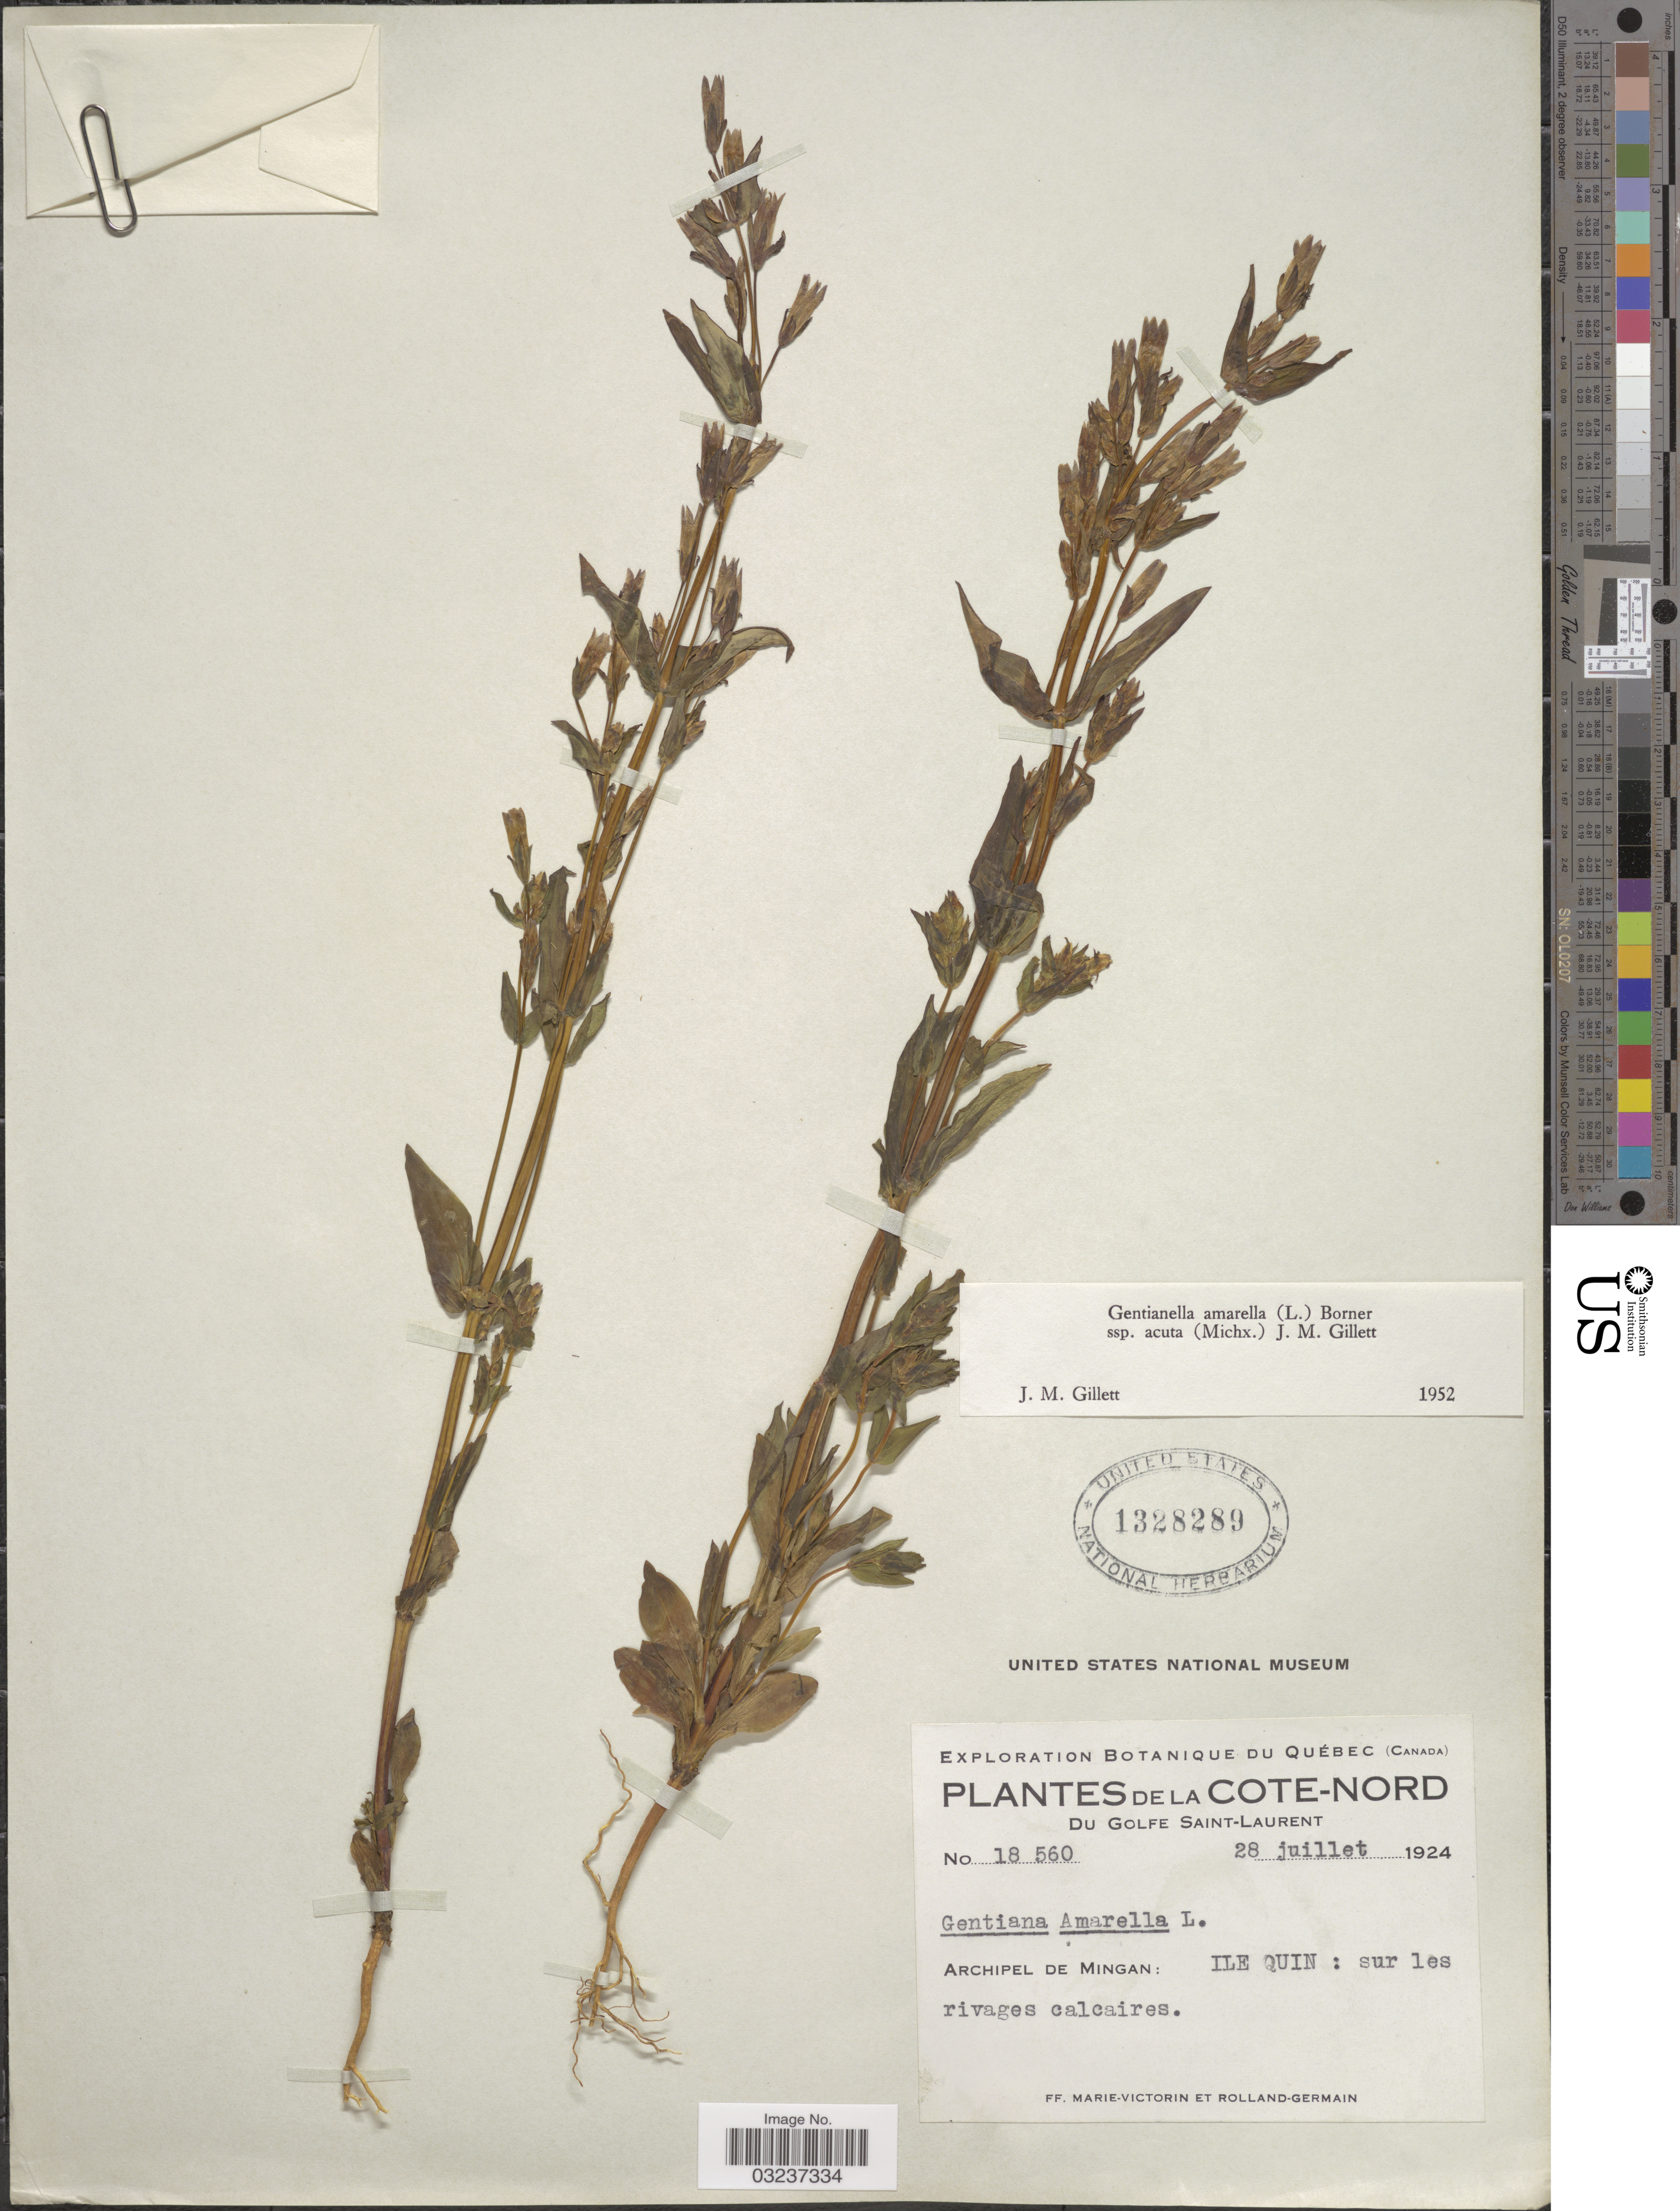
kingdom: Plantae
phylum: Tracheophyta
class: Magnoliopsida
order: Gentianales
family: Gentianaceae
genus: Gentianella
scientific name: Gentianella amarella subsp. acuta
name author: (Michx.) J.M. Gillett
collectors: F. Marie-Victorin & Rolland-Germain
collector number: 18560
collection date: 1924-07-28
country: Canada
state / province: Quebec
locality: Cote-Nord. Du Golfe Saint-Laurent. Archipel de Mingan: Ile Quin.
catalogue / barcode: US 1328289